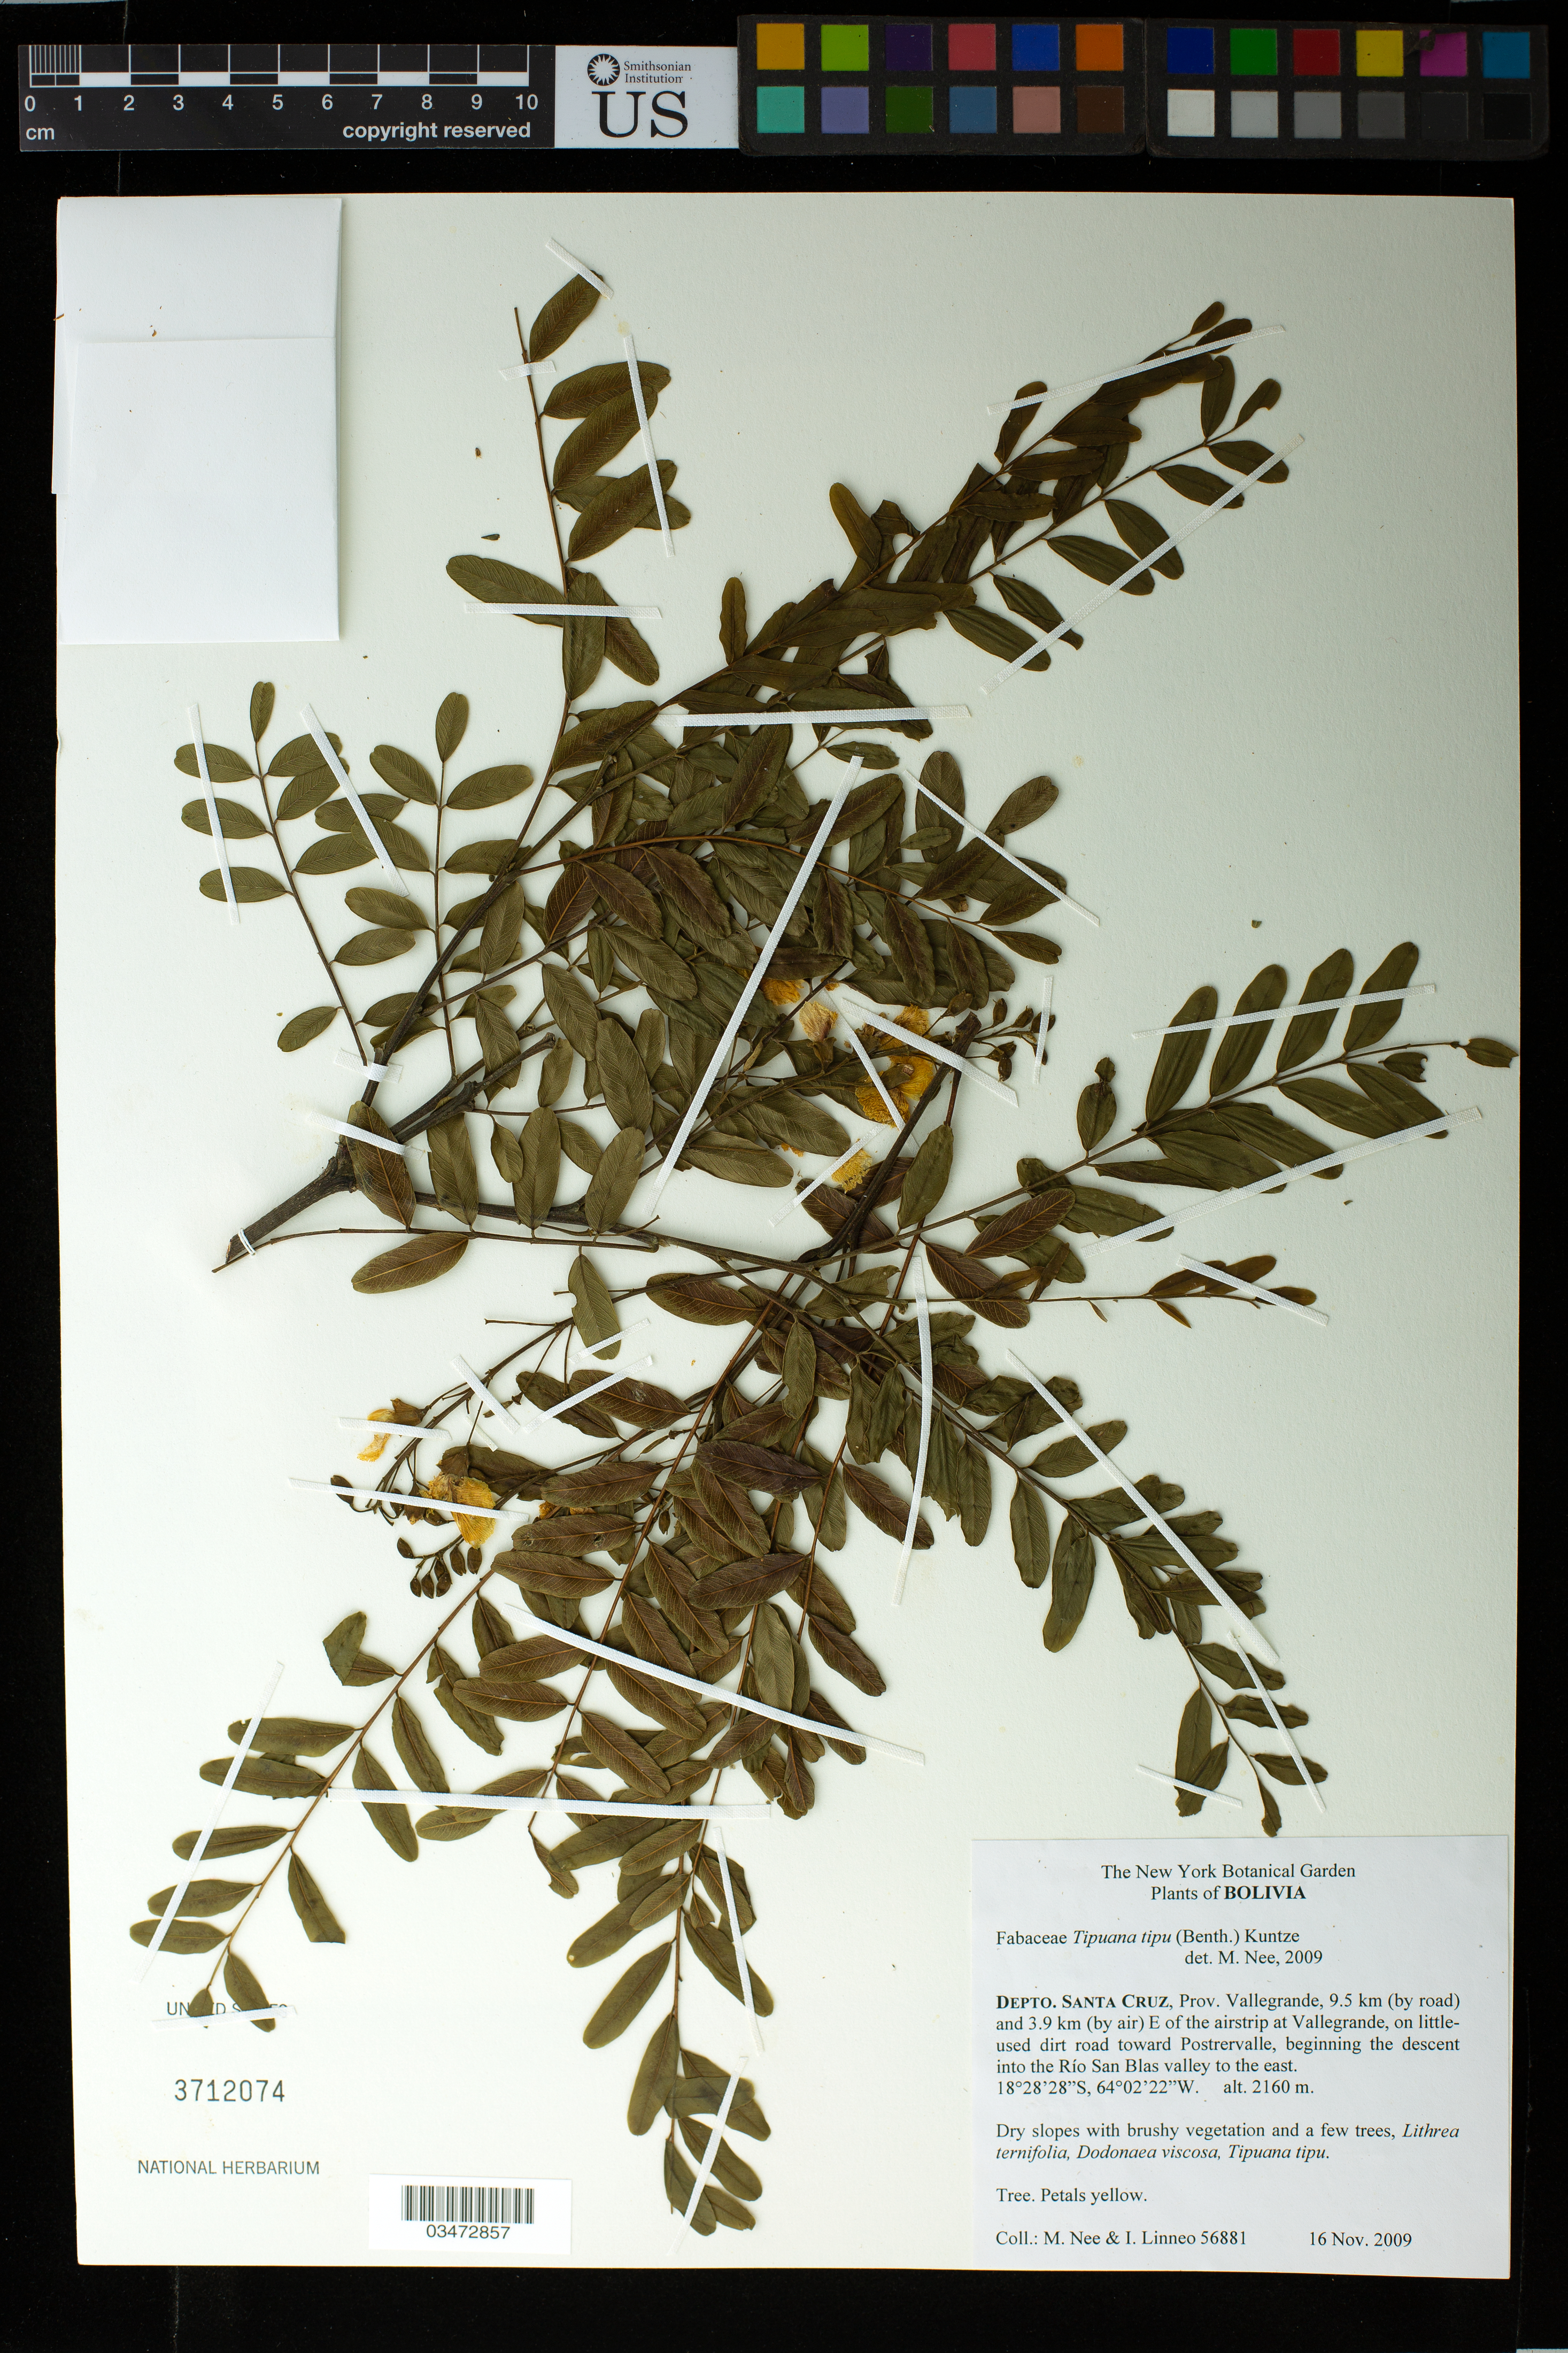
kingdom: Plantae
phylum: Tracheophyta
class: Magnoliopsida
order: Fabales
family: Fabaceae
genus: Tipuana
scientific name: Tipuana tipu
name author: (Benth.) Kuntze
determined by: Nee, M.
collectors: M. Nee & I. Linneo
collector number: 56881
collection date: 2009-11-16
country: Bolivia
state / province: Santa Cruz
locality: Depto. Santa Cruz, Prov. Vallegrande, along road from Vallegrande to Pucara, 9.5 km (by road) and 3.9 km (air) E of the airstrip at Vallegrande, on little-used dirt road toward Postrervalle, beginning the descent into the Rio San Blas valley to the east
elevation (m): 2160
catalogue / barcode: US 3712074